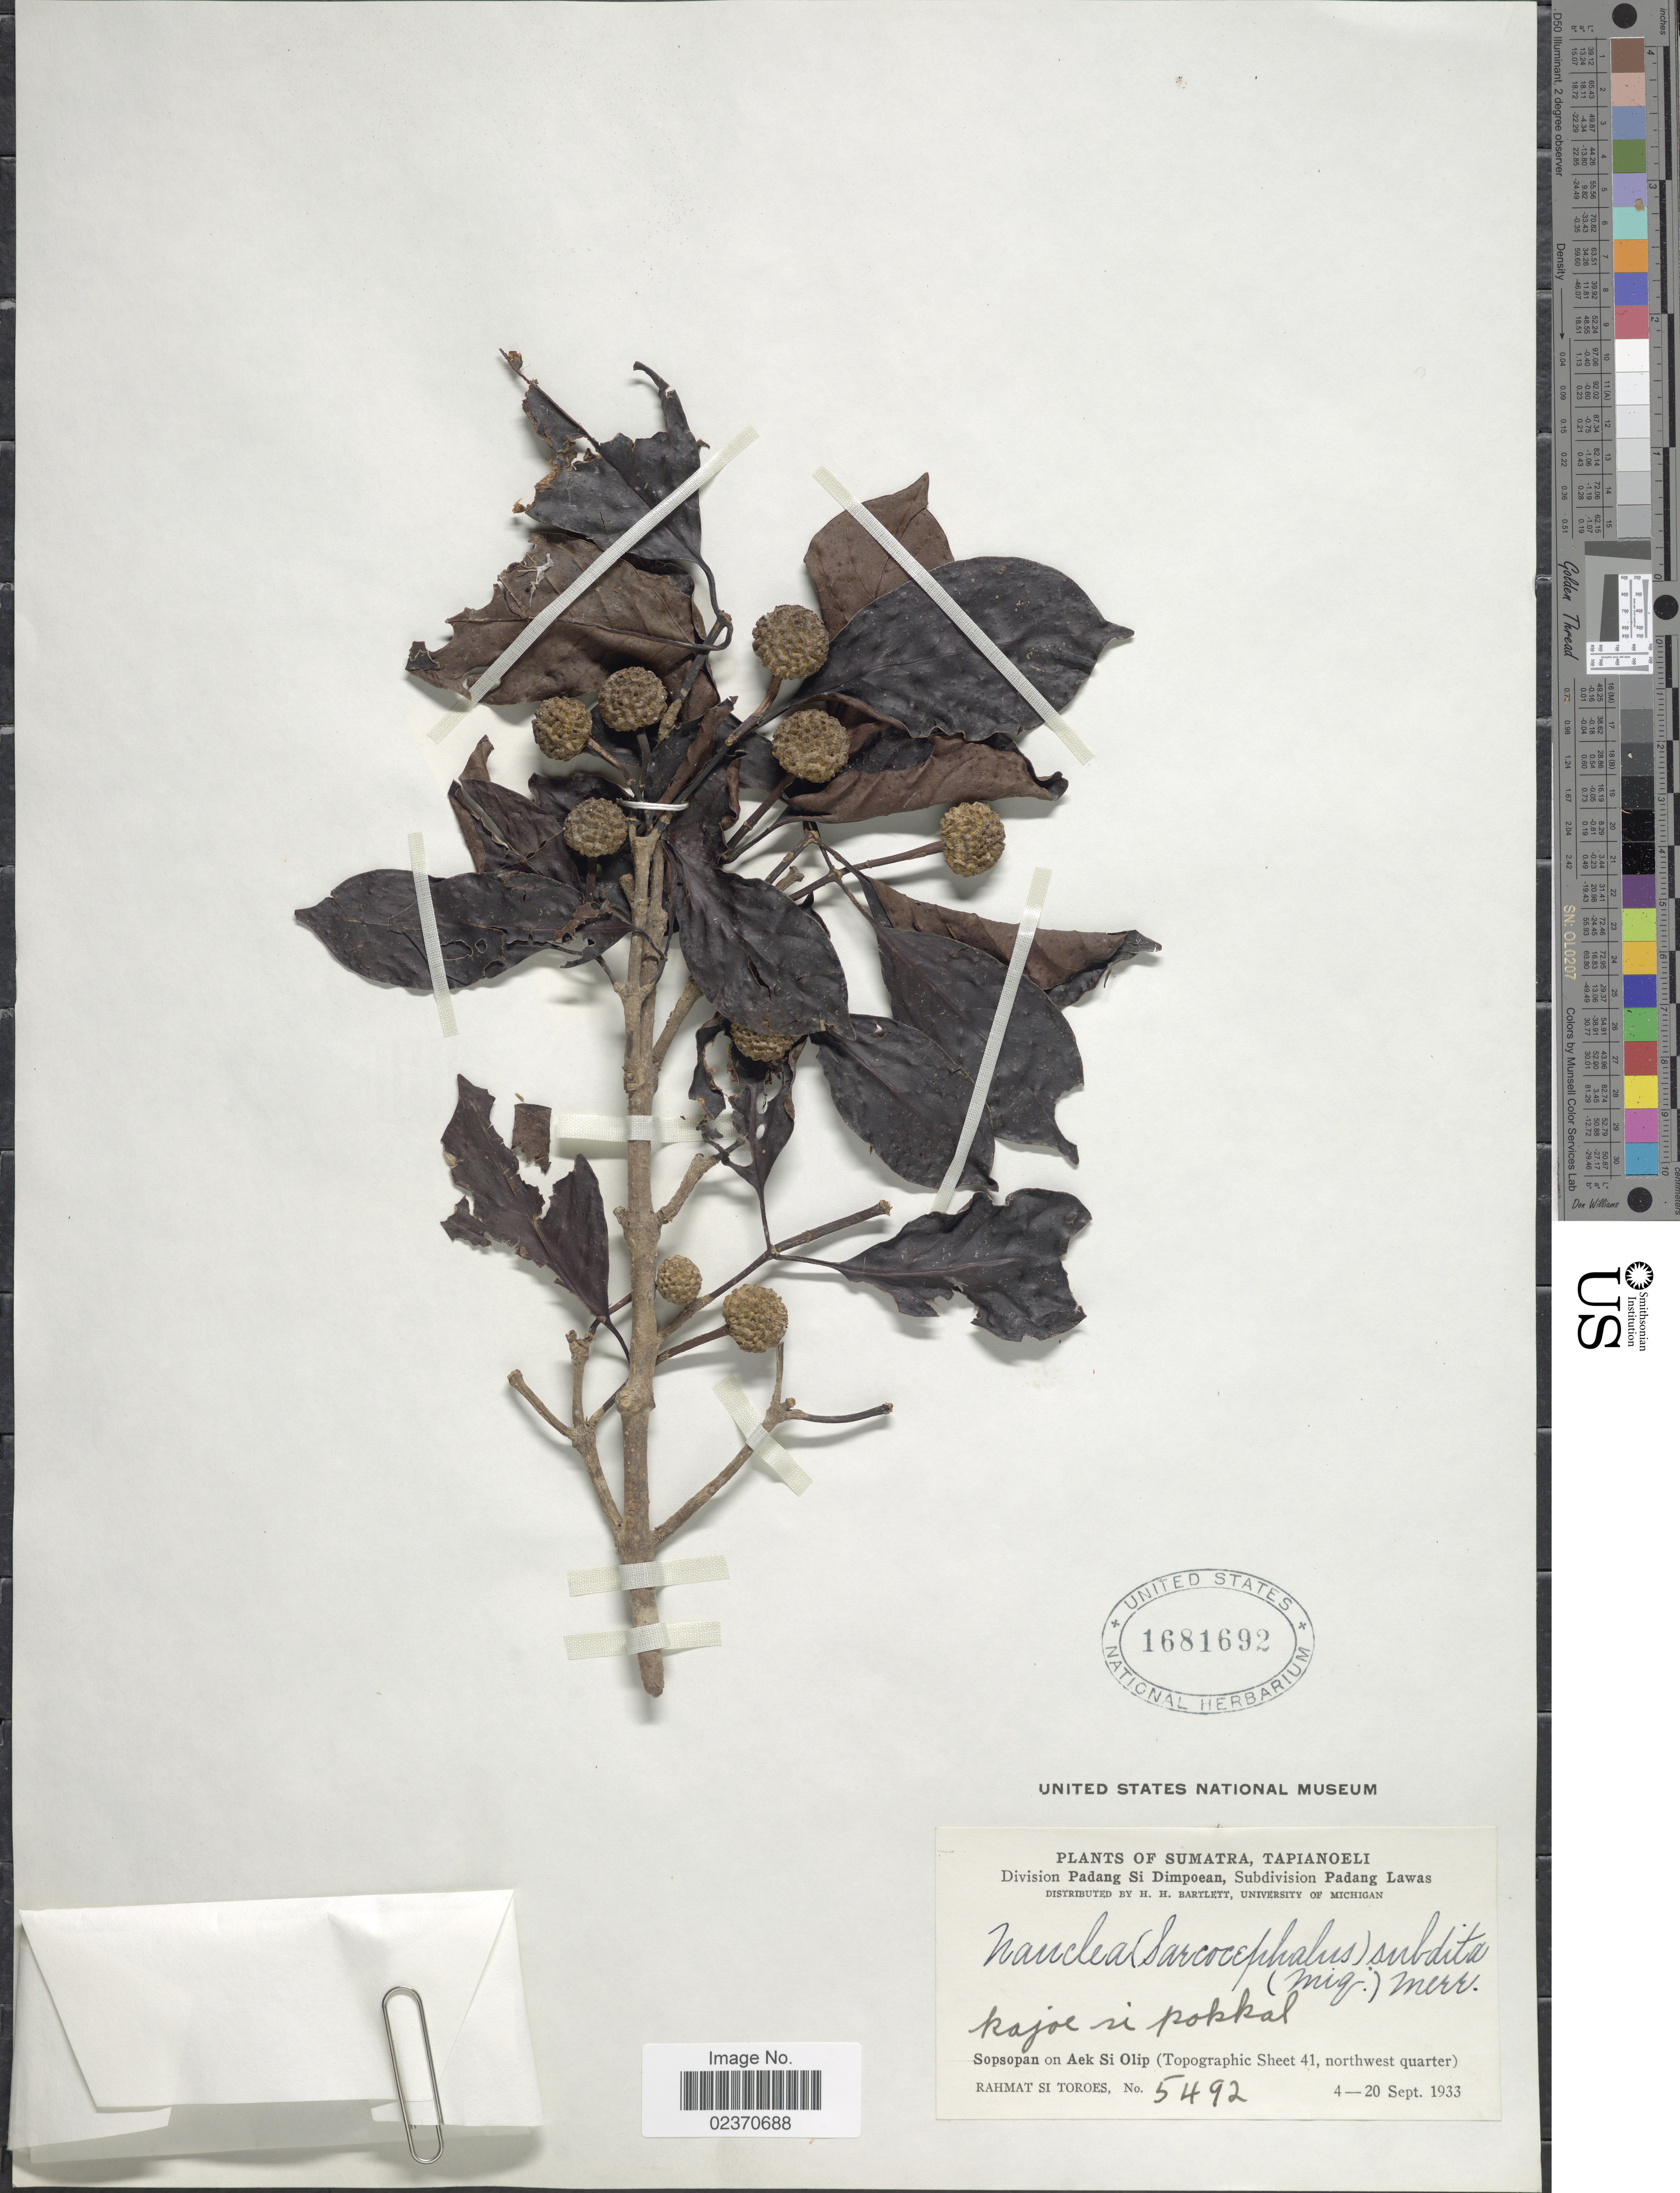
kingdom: Plantae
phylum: Tracheophyta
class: Magnoliopsida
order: Gentianales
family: Rubiaceae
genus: Nauclea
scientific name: Nauclea subdita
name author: Steud.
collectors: Rahmat Si Boeea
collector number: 5492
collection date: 1933-09-04/1933-09-20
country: Indonesia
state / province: Sumatra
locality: Sumatra, Tapianoeli, Division Padang Si Dimpoean, Subdivision Padang Lawas. Sopsopan on Aek Si Olip (Topographic Sheet 41, northwest quarter)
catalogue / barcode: US 1681692